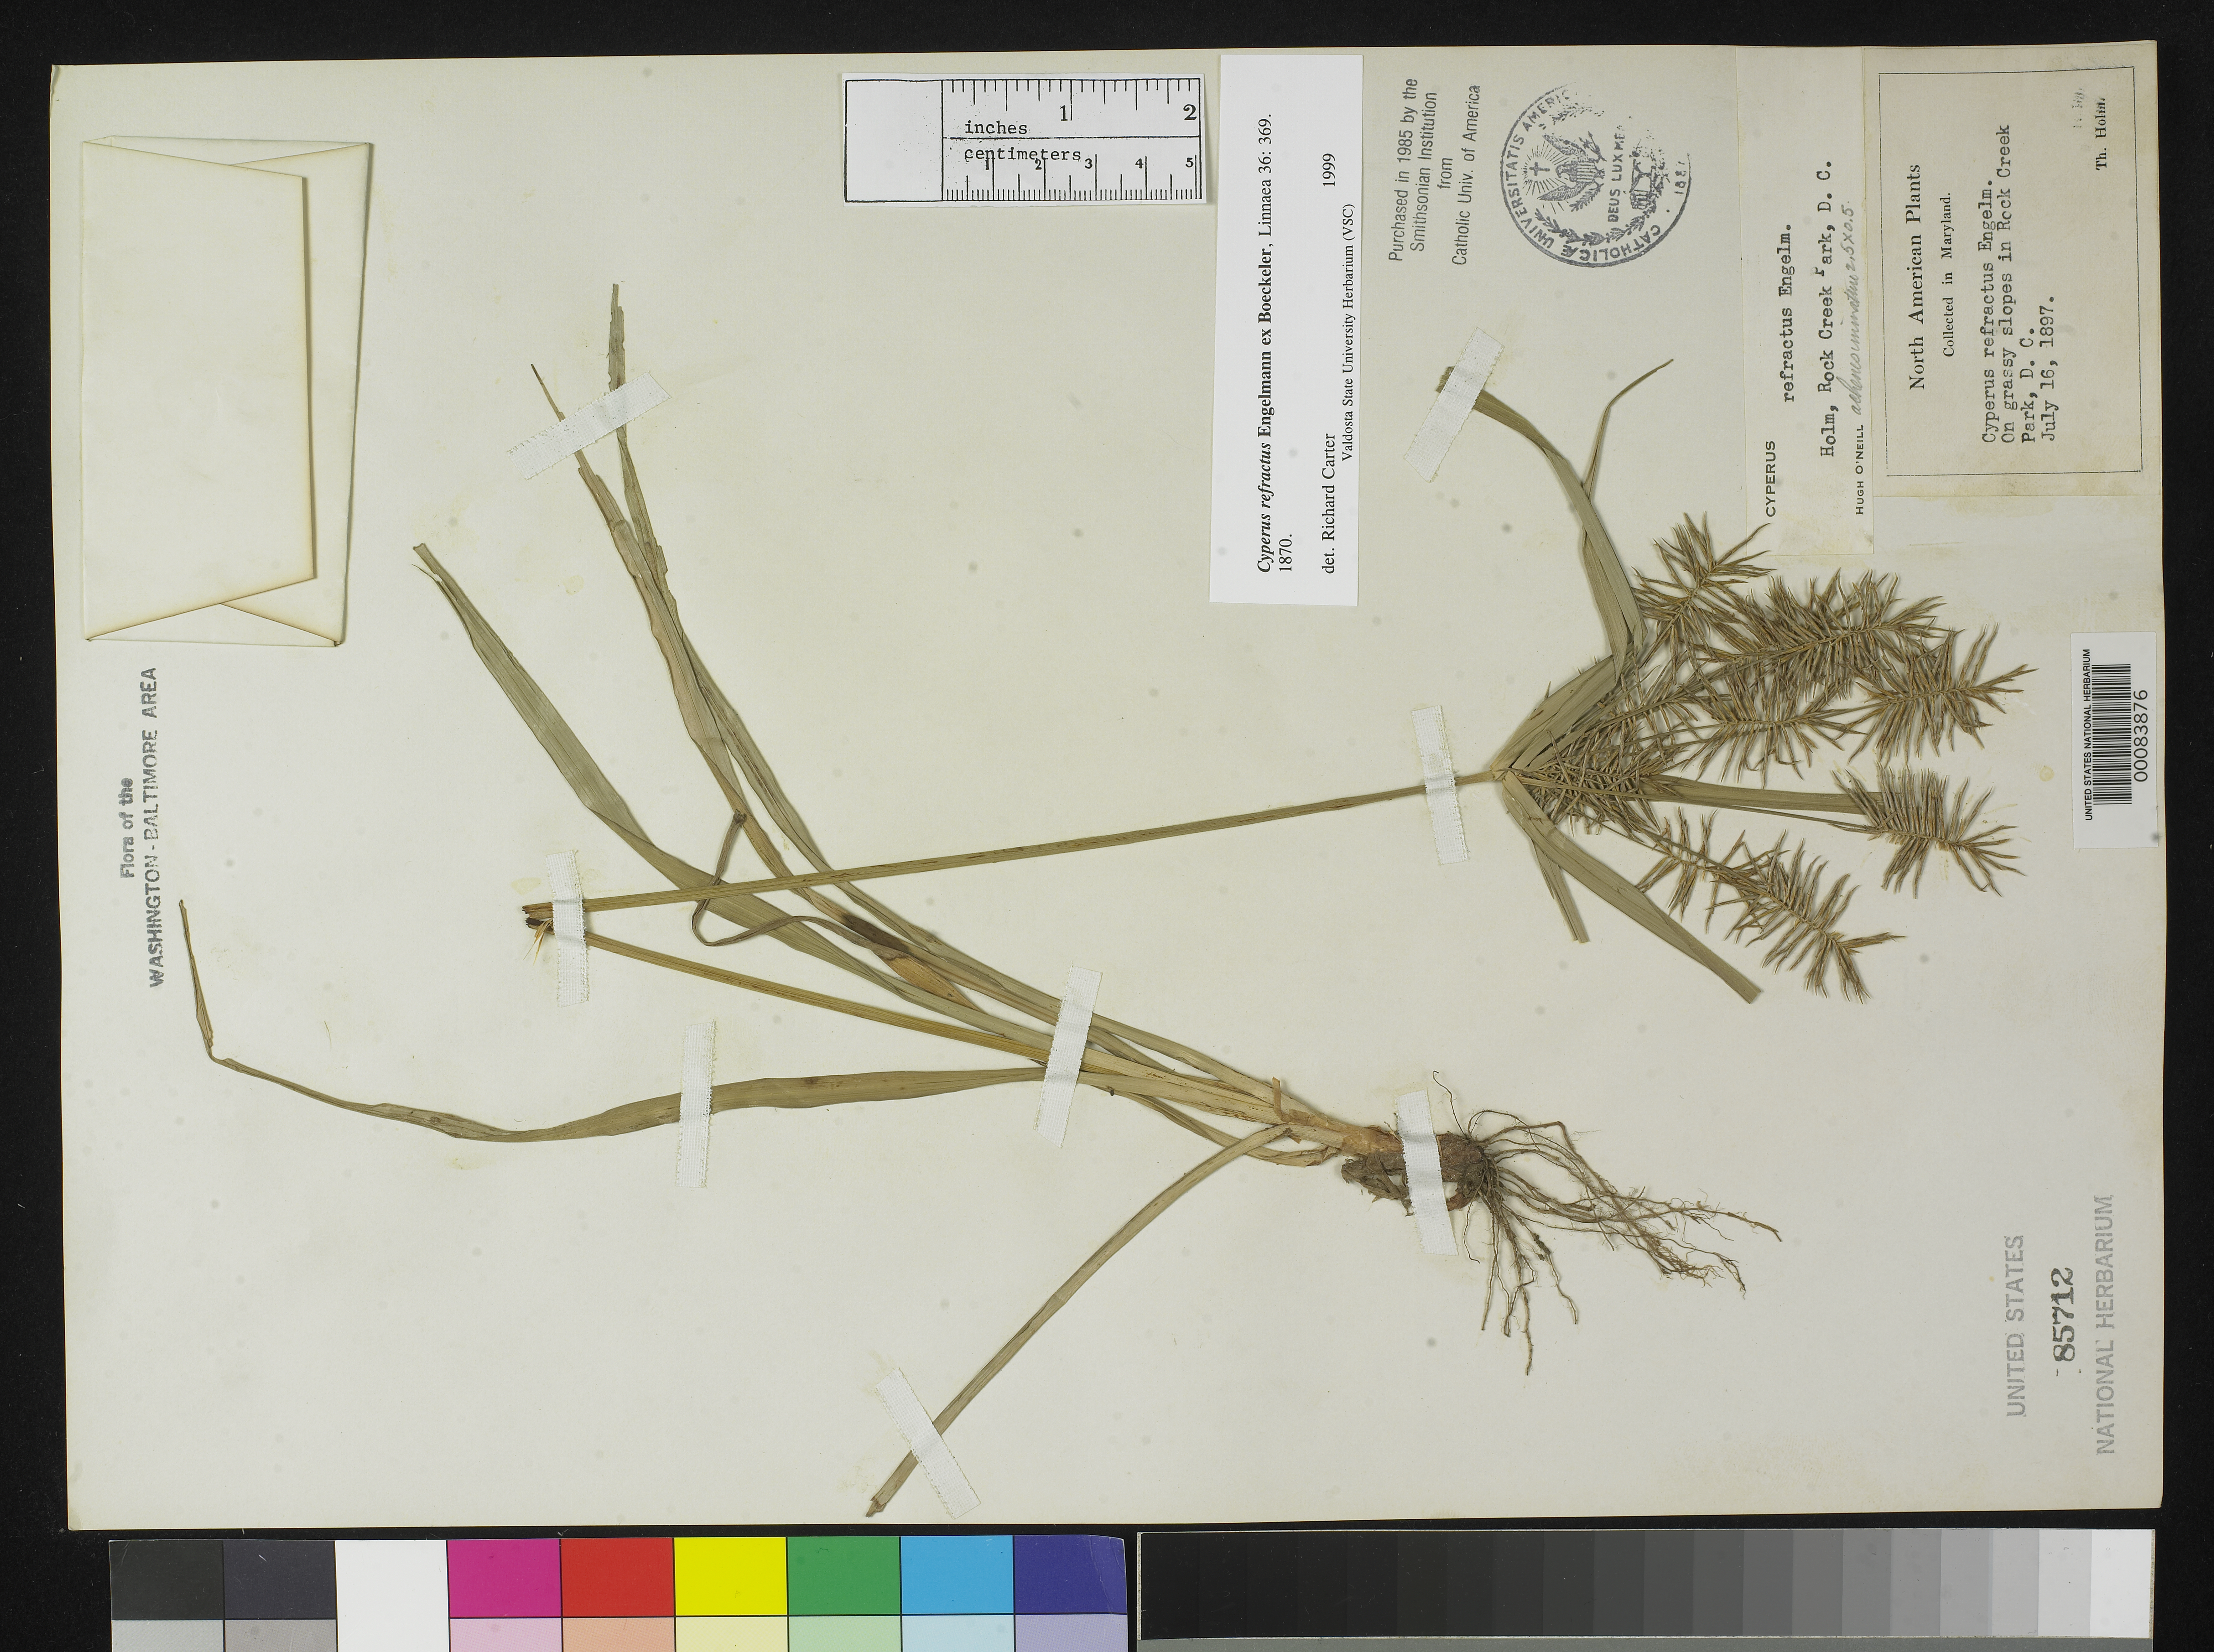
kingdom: Plantae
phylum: Tracheophyta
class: Liliopsida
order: Poales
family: Cyperaceae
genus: Cyperus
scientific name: Cyperus refractus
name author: Engelm. ex Boeckeler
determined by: O'Neill, Hugh T.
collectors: T. Holm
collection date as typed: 16 Jul 1897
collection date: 1897-07-16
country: United States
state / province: District of Columbia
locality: Rock Creek Park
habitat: Grassy slopes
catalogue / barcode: US 85712